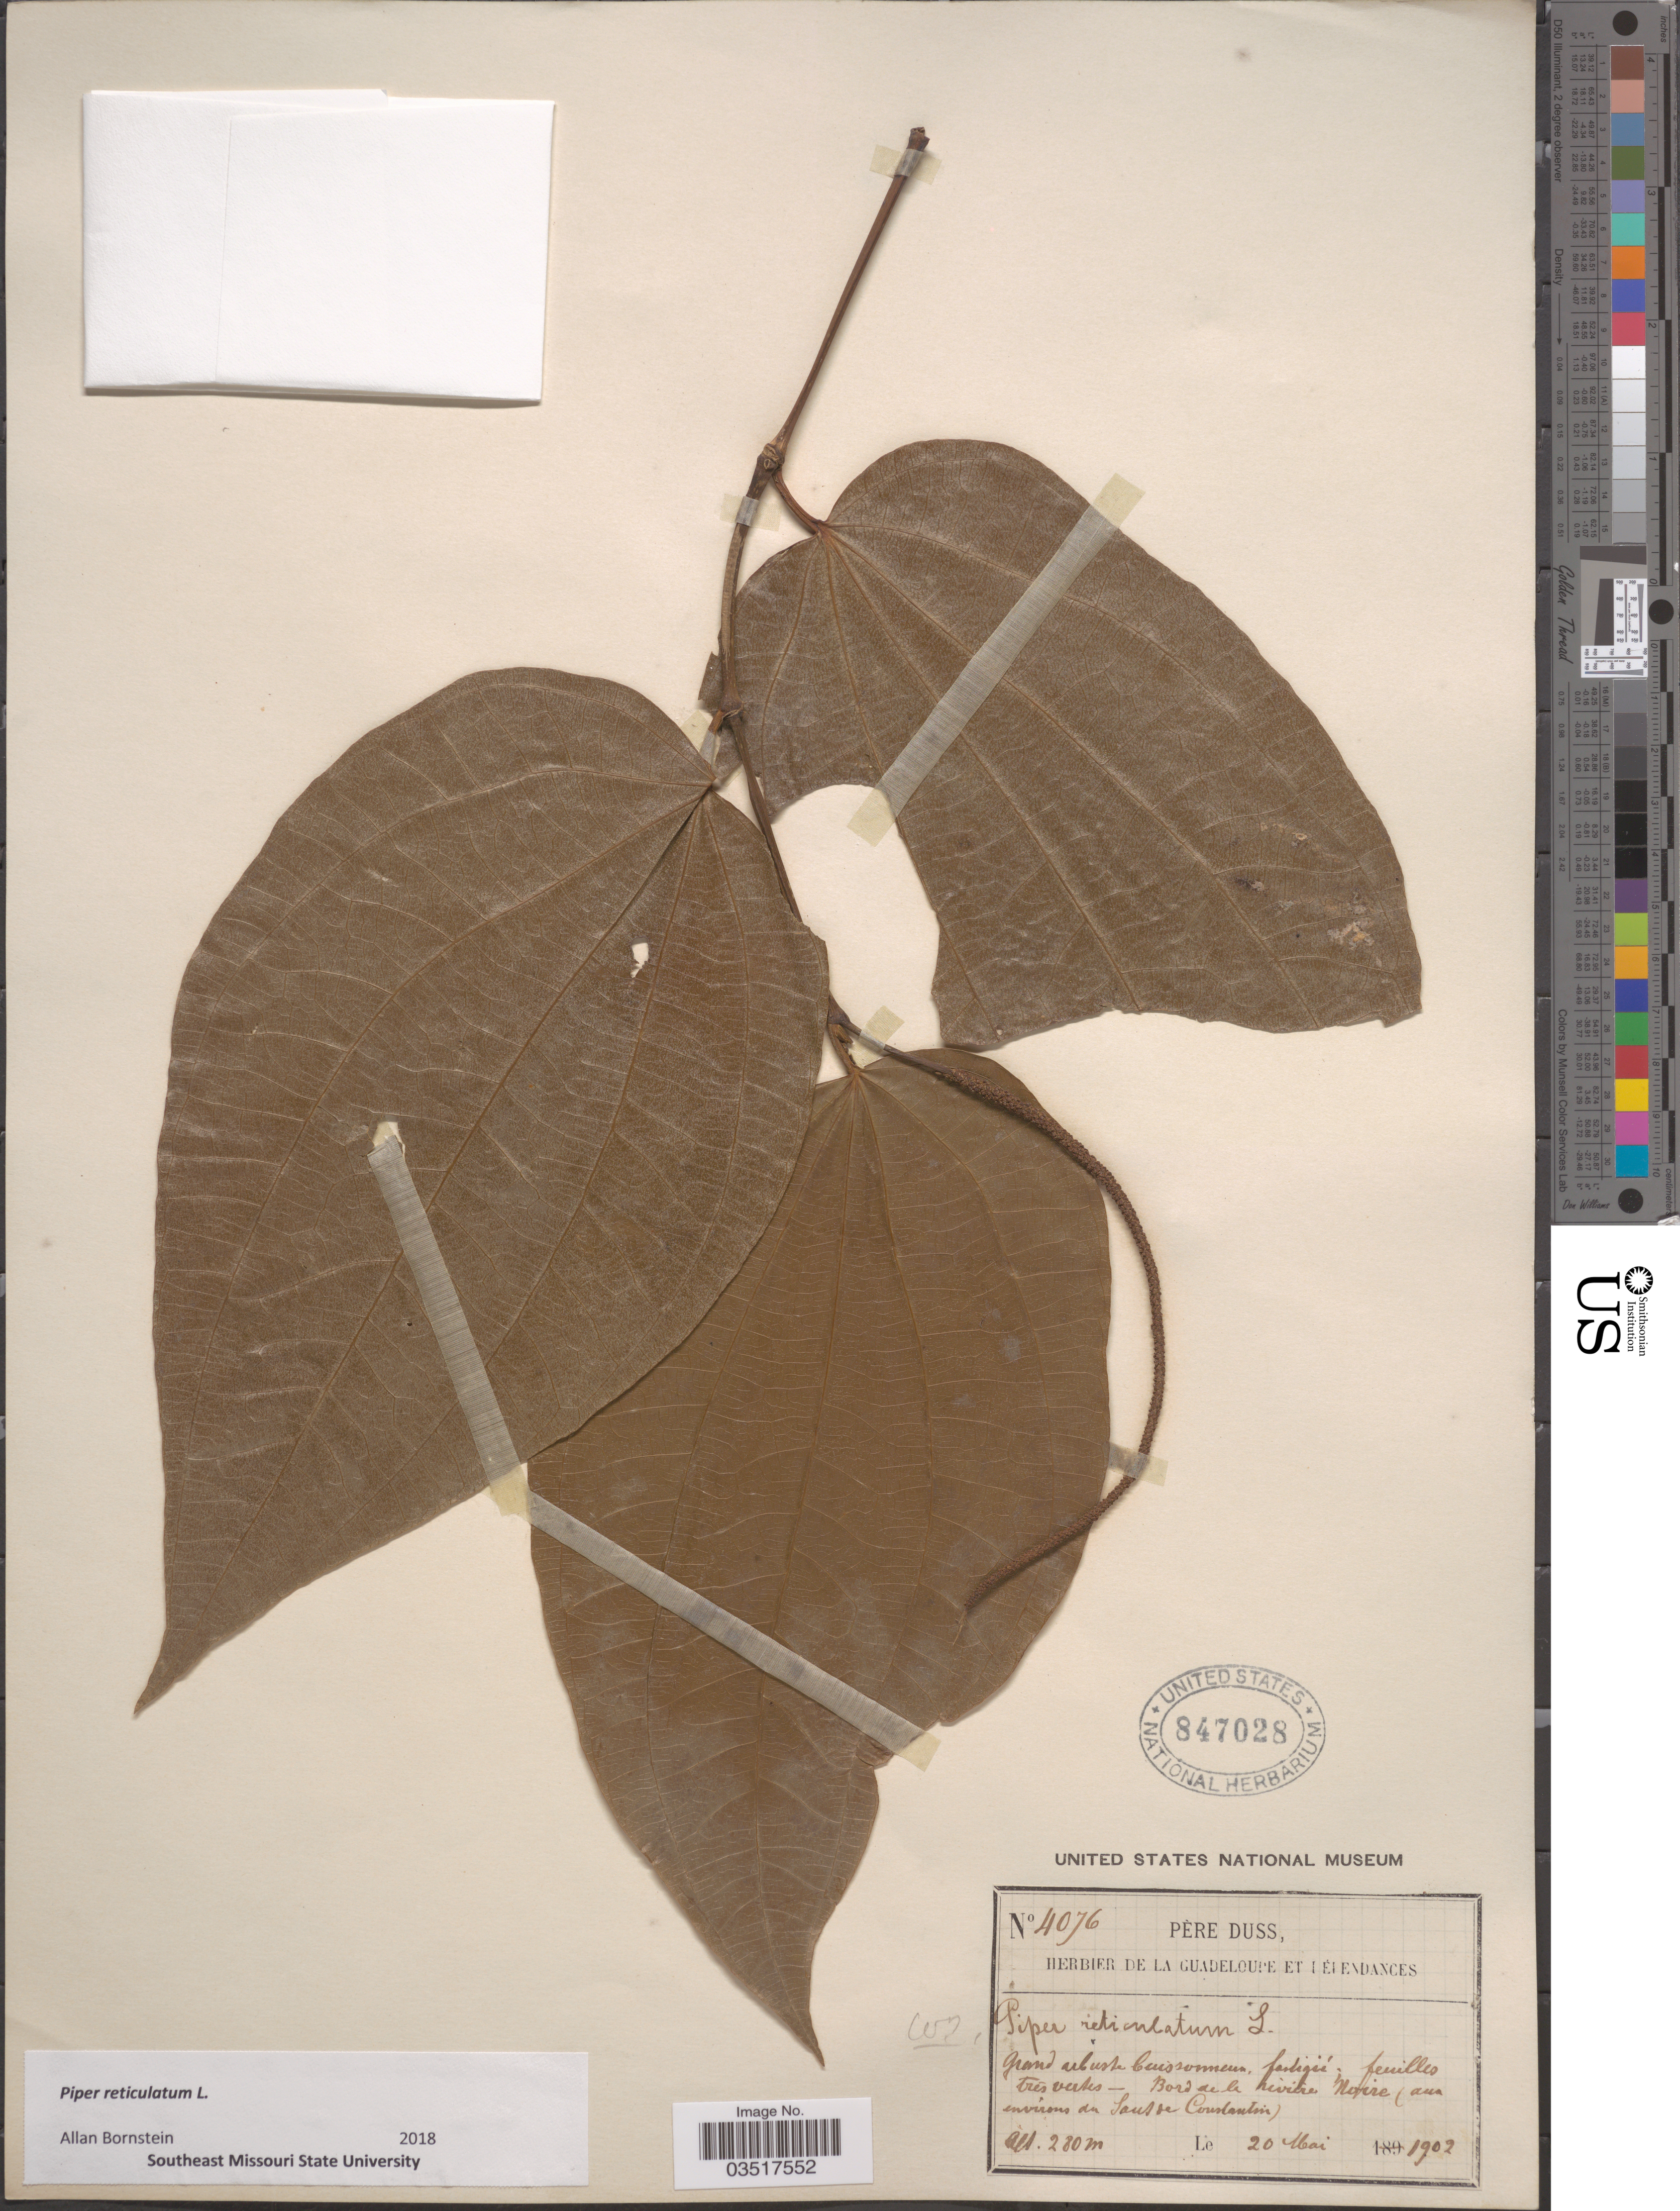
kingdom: Plantae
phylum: Tracheophyta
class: Magnoliopsida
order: Piperales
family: Piperaceae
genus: Piper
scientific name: Piper reticulatum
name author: L.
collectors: Père Duss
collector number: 4076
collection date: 1902-05-20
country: Guadeloupe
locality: Bord de la rivière Noire (aux environs du Saut [interpreted] de Constantin).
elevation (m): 280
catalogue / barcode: US 847028